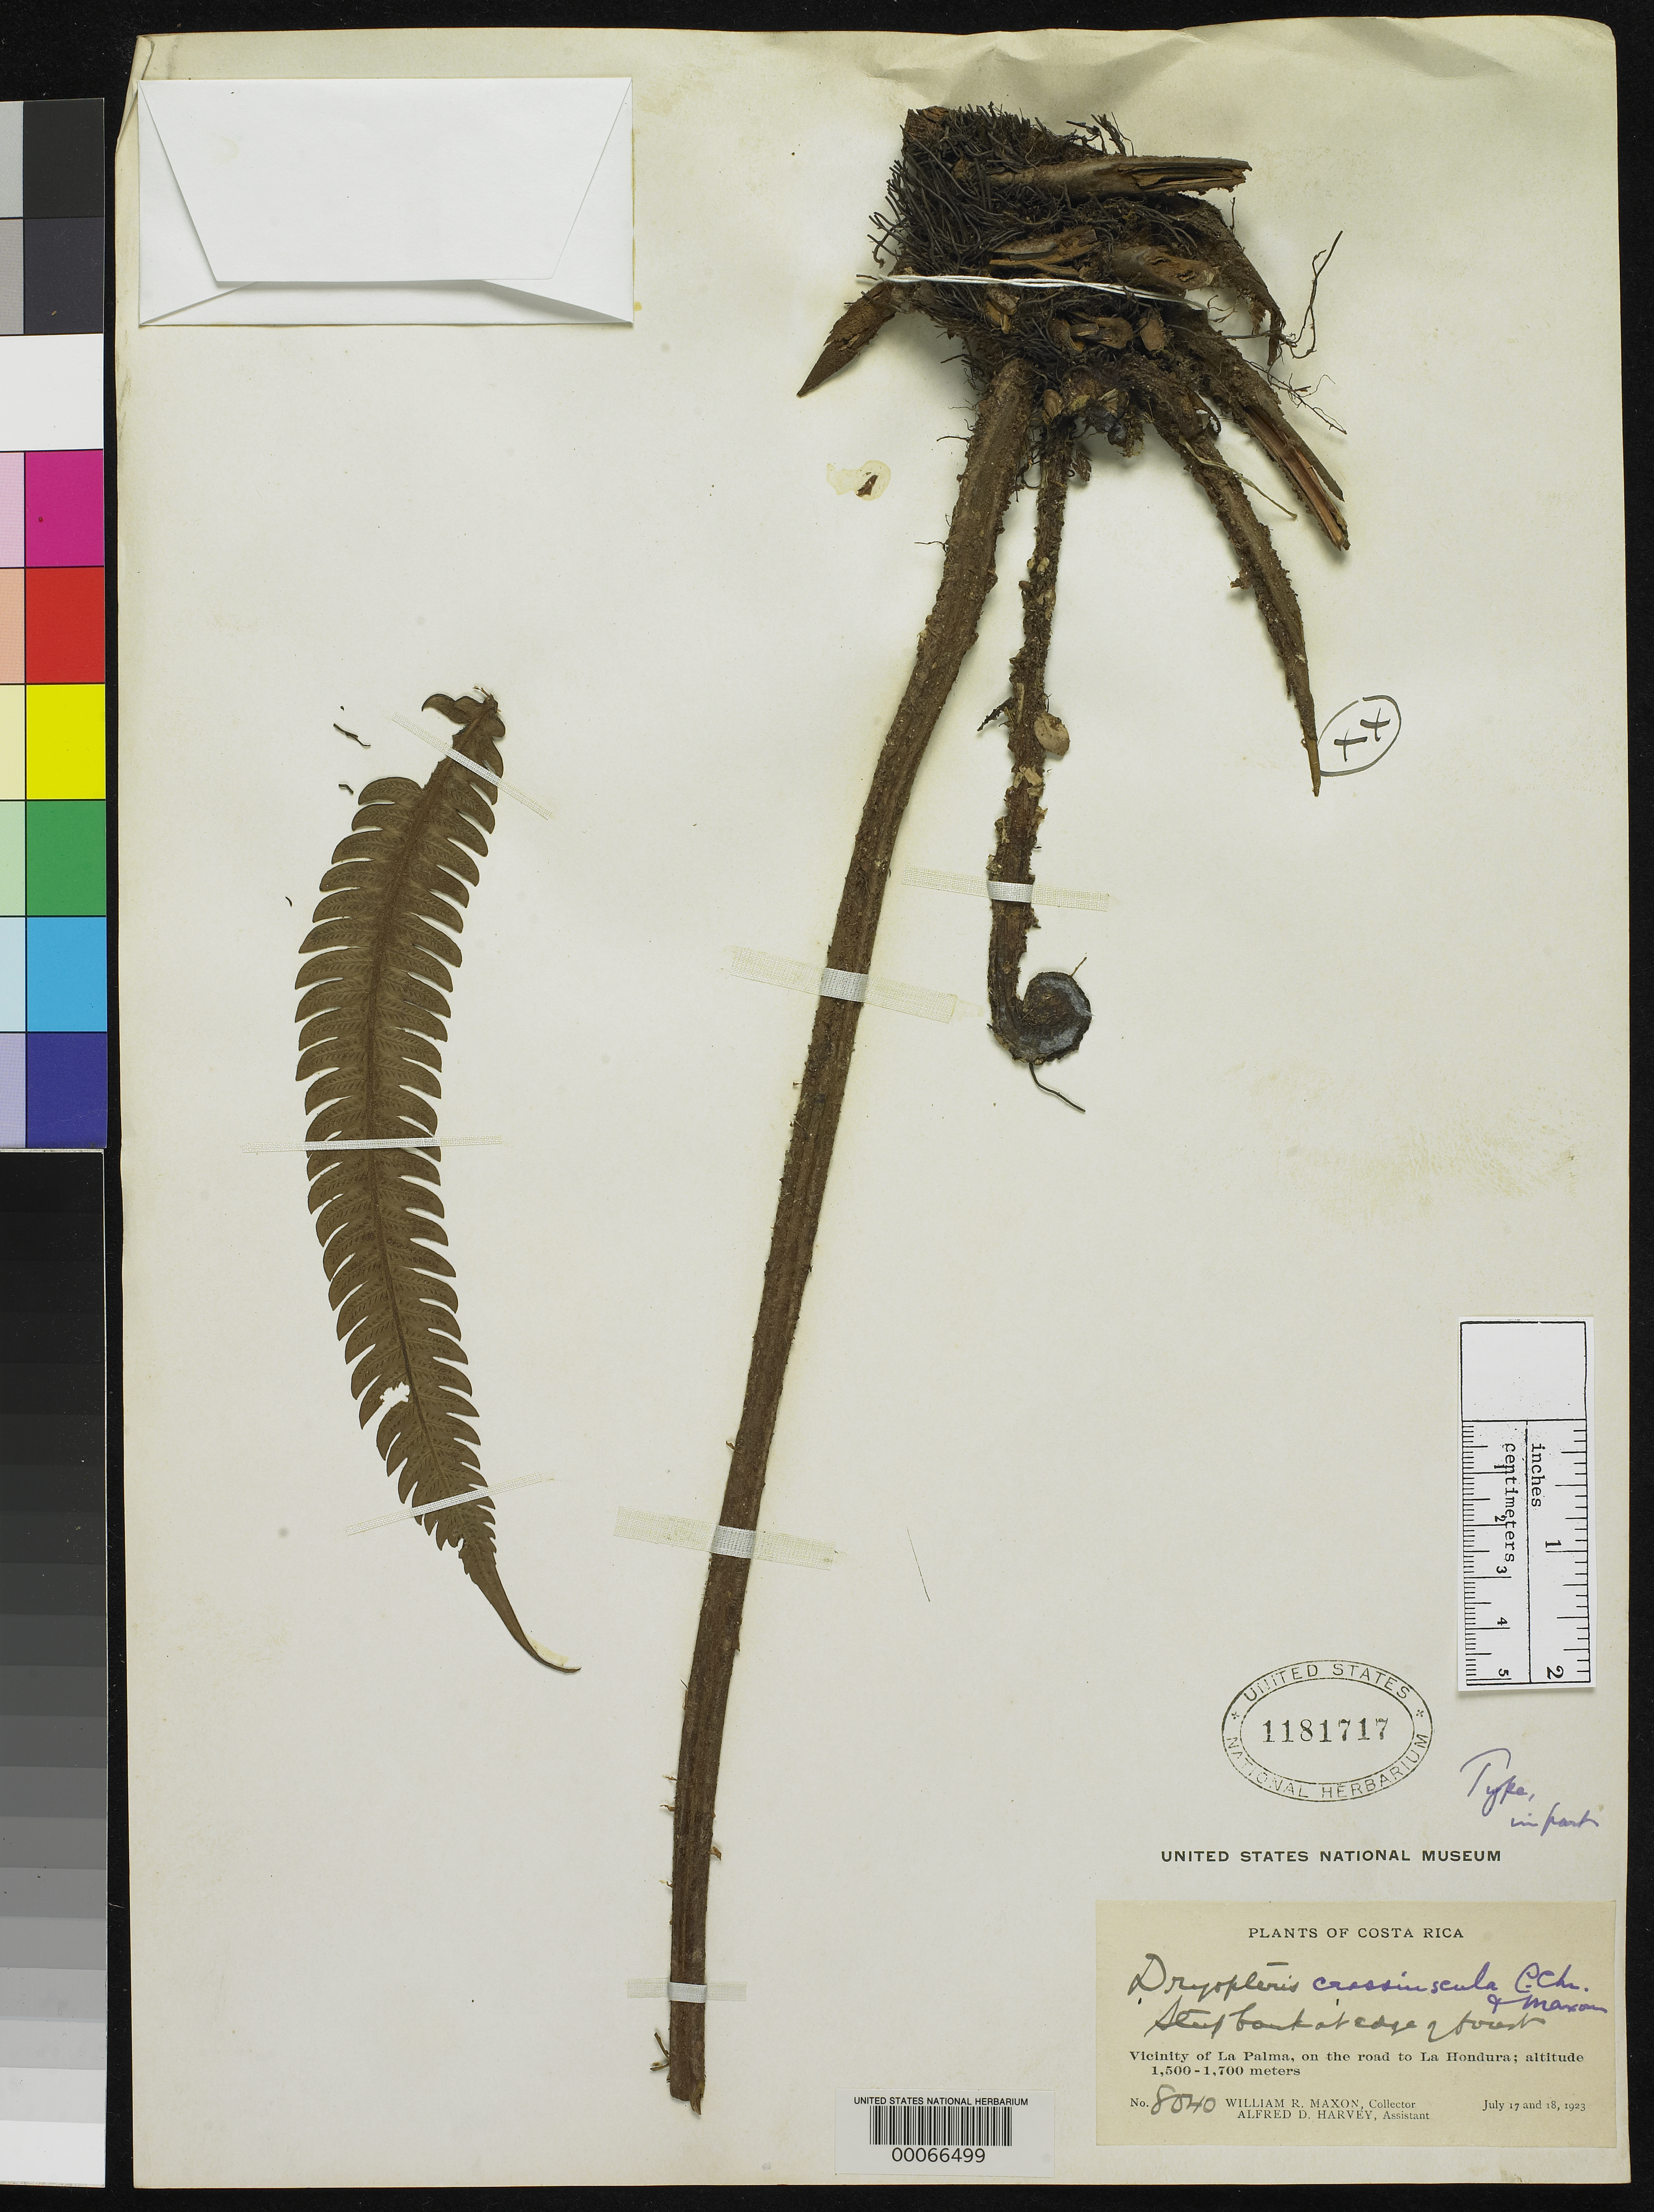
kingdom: Plantae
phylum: Tracheophyta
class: Polypodiopsida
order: Polypodiales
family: Dryopteridaceae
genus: Dryopteris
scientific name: Dryopteris crassiuscula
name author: C. Chr. & Maxon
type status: Holotype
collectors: W. R. Maxon & A. D. Harvey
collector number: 8040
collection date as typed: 17 Jul 1923 to 18 Jul 1923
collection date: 1923-07-17/1923-07-18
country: Costa Rica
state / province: San José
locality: Vicinity of La Palma, road to La Hondura.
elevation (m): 1500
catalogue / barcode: US 1181717